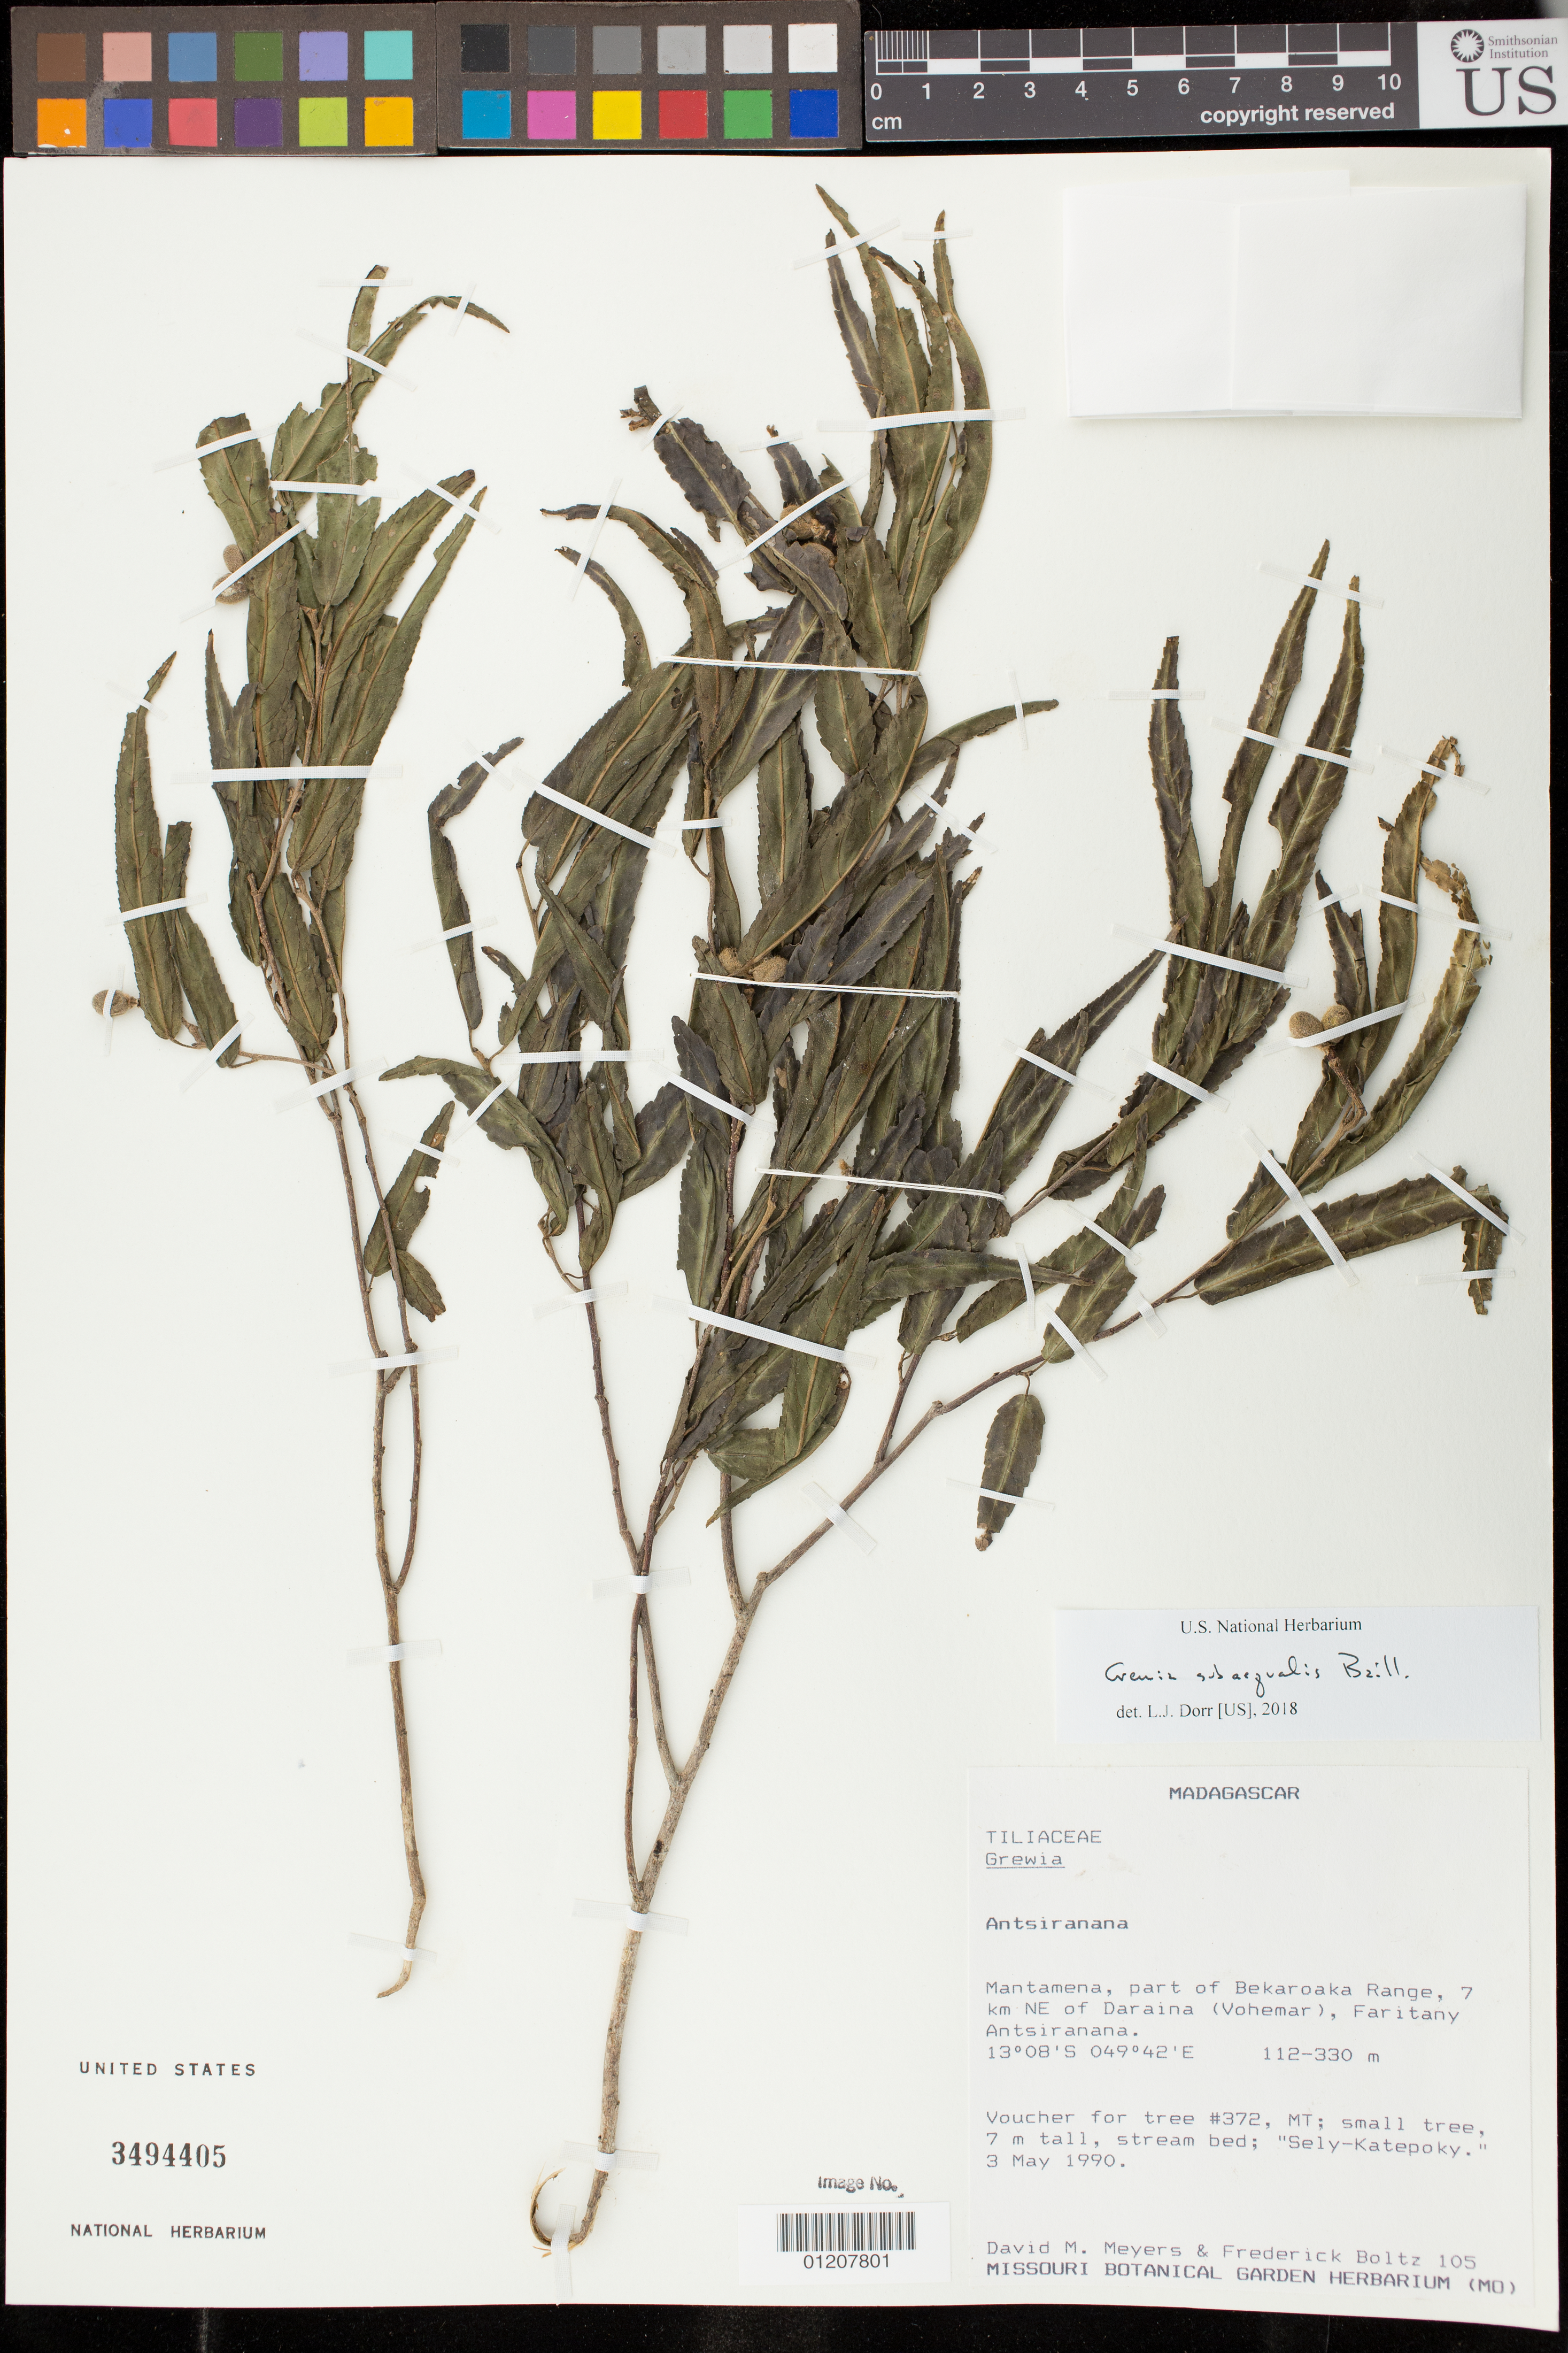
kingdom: Plantae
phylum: Tracheophyta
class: Magnoliopsida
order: Malvales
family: Malvaceae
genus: Grewia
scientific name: Grewia subaequalis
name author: Baill.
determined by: Dorr, L. J., (BOT), Smithsonian Institution - National Museum of Natural History (UNITED STATES)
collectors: D. M. Meyers & F. Boltz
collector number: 105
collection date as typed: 05 Mar 1990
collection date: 1990-03-05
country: Madagascar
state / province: Sava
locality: Antsiranana. Mantamena, part of Bekaroaka Range, 7 km NE of Draina (Vohemar), Faritany Antsiranana. Stream bed; "Sely-Katepoky."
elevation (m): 112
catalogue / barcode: US 3494405